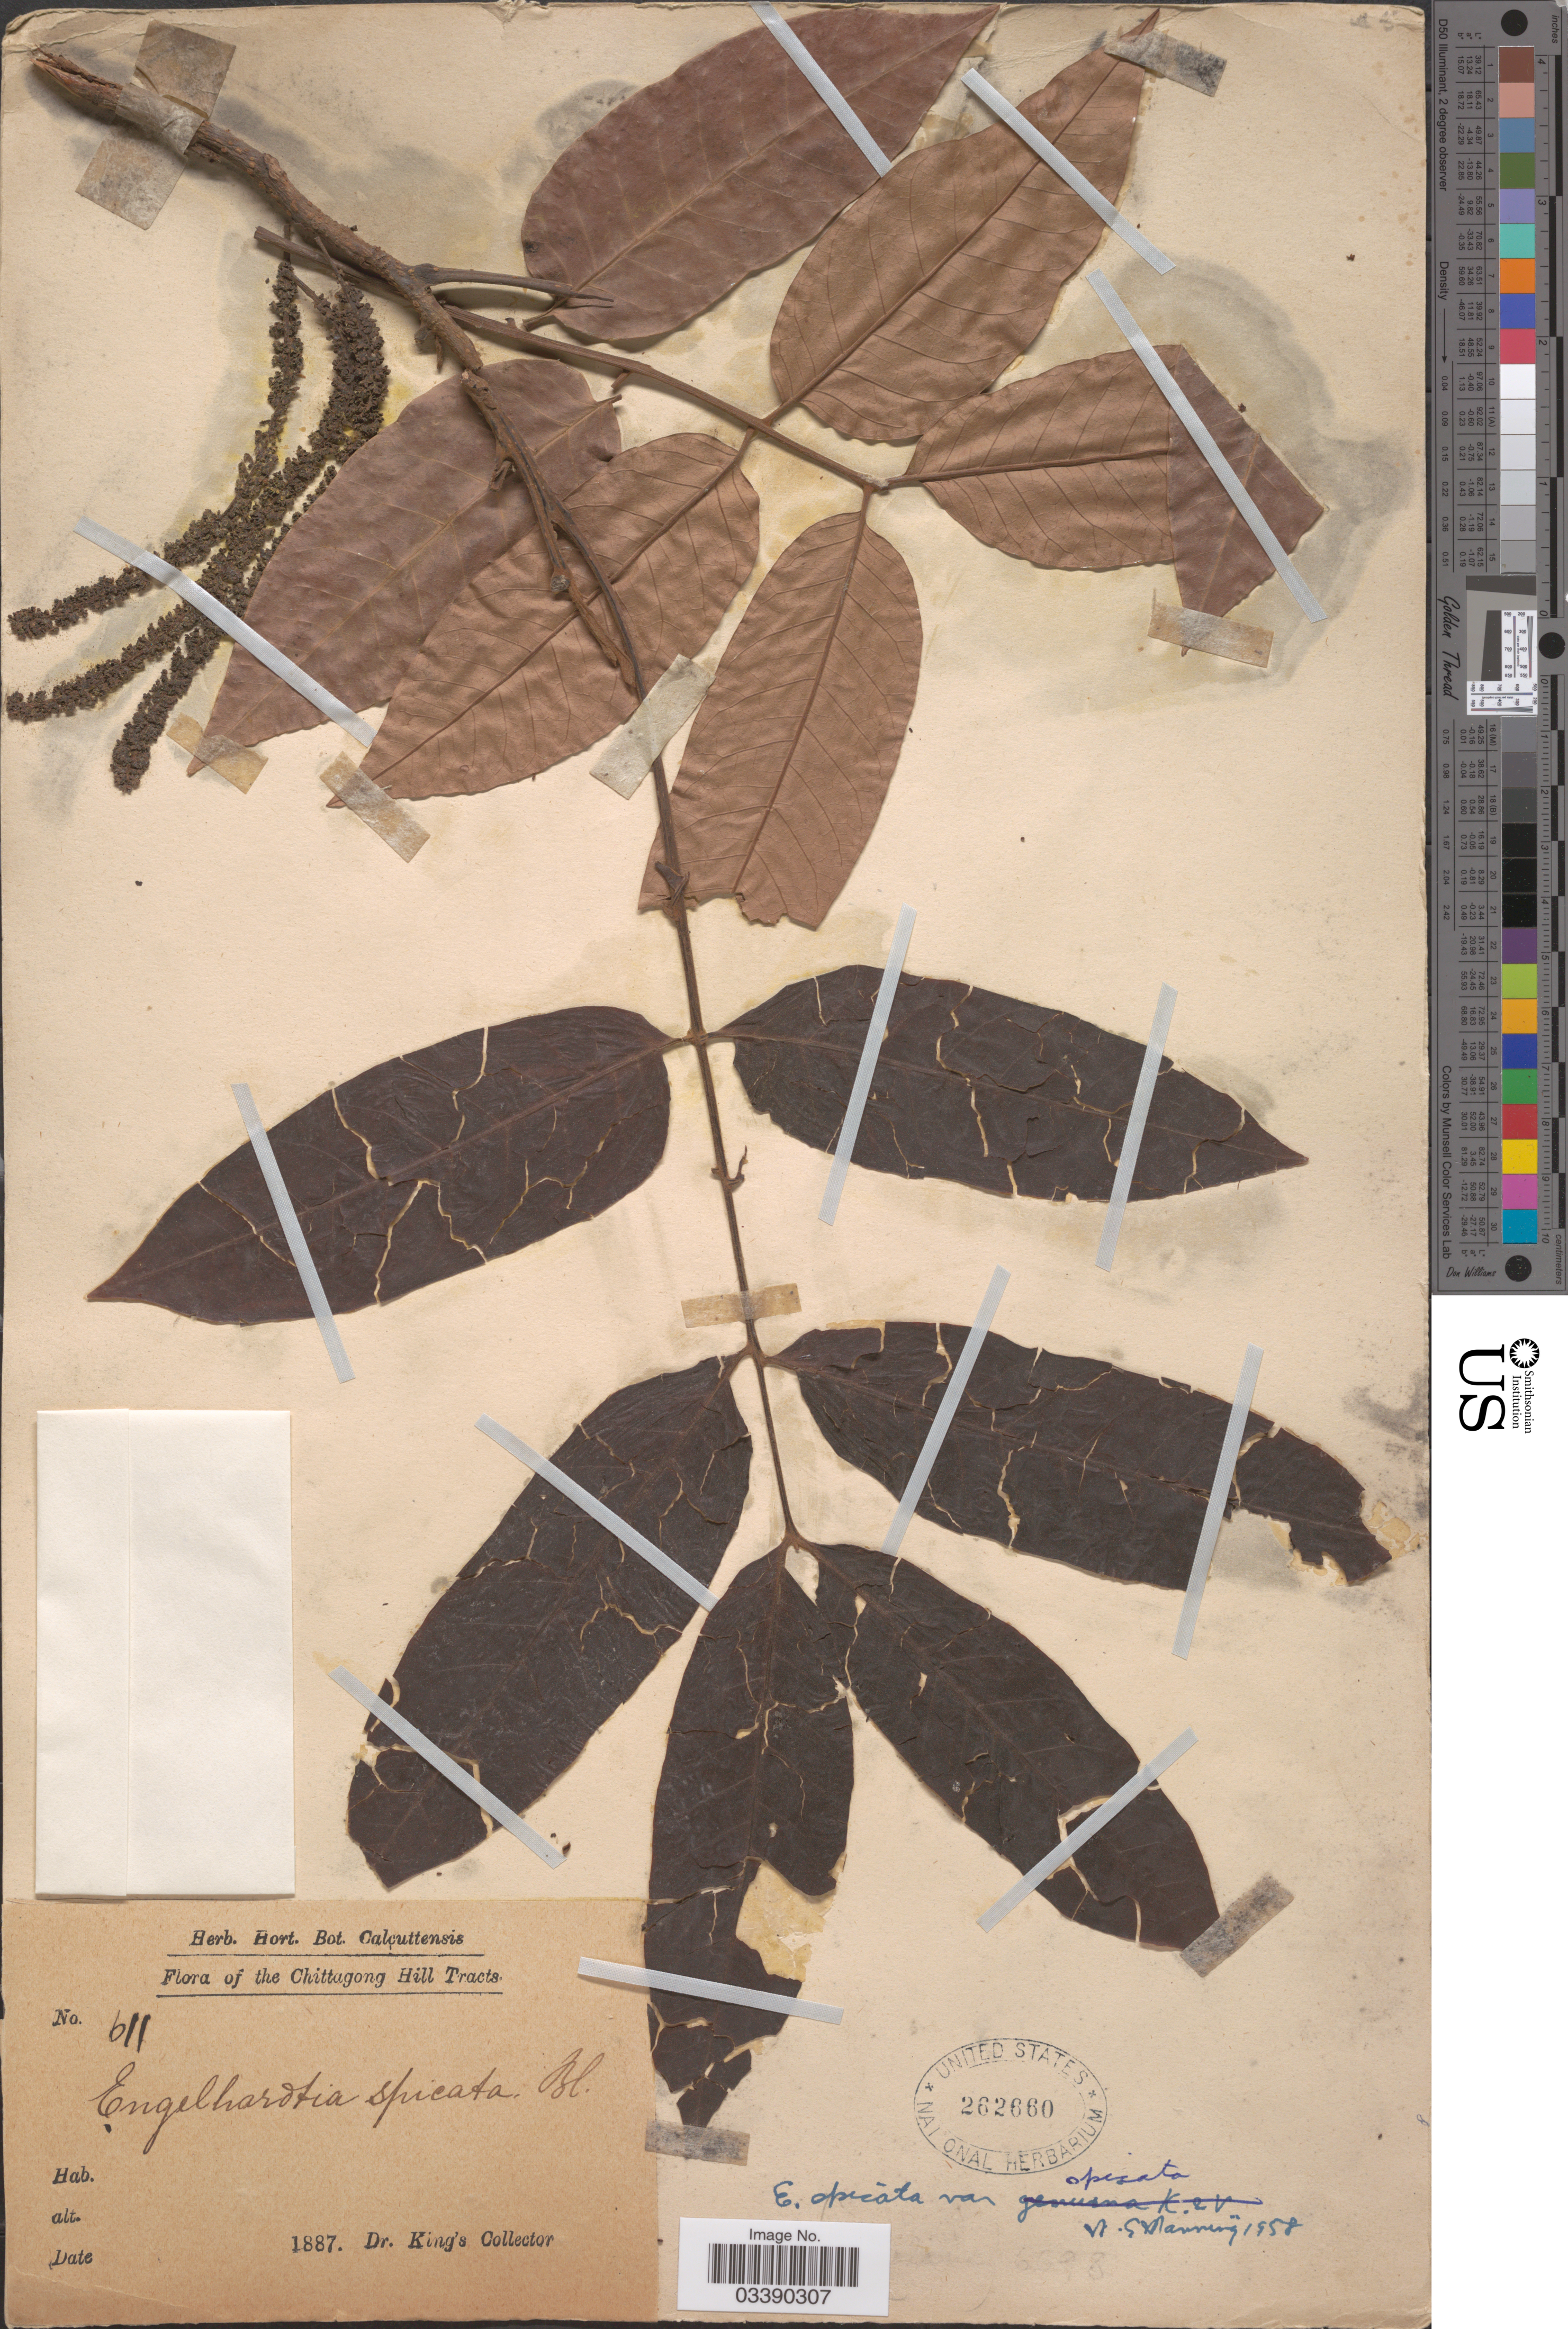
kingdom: Plantae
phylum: Tracheophyta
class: Magnoliopsida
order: Fagales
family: Juglandaceae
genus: Engelhardia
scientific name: Engelhardia spicata var. spicata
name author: Lesch. ex Blume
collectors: Dr. King's collector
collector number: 611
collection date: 1887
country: Bangladesh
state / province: Chittagong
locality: Chittagong Hill Tracts.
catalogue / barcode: US 262660